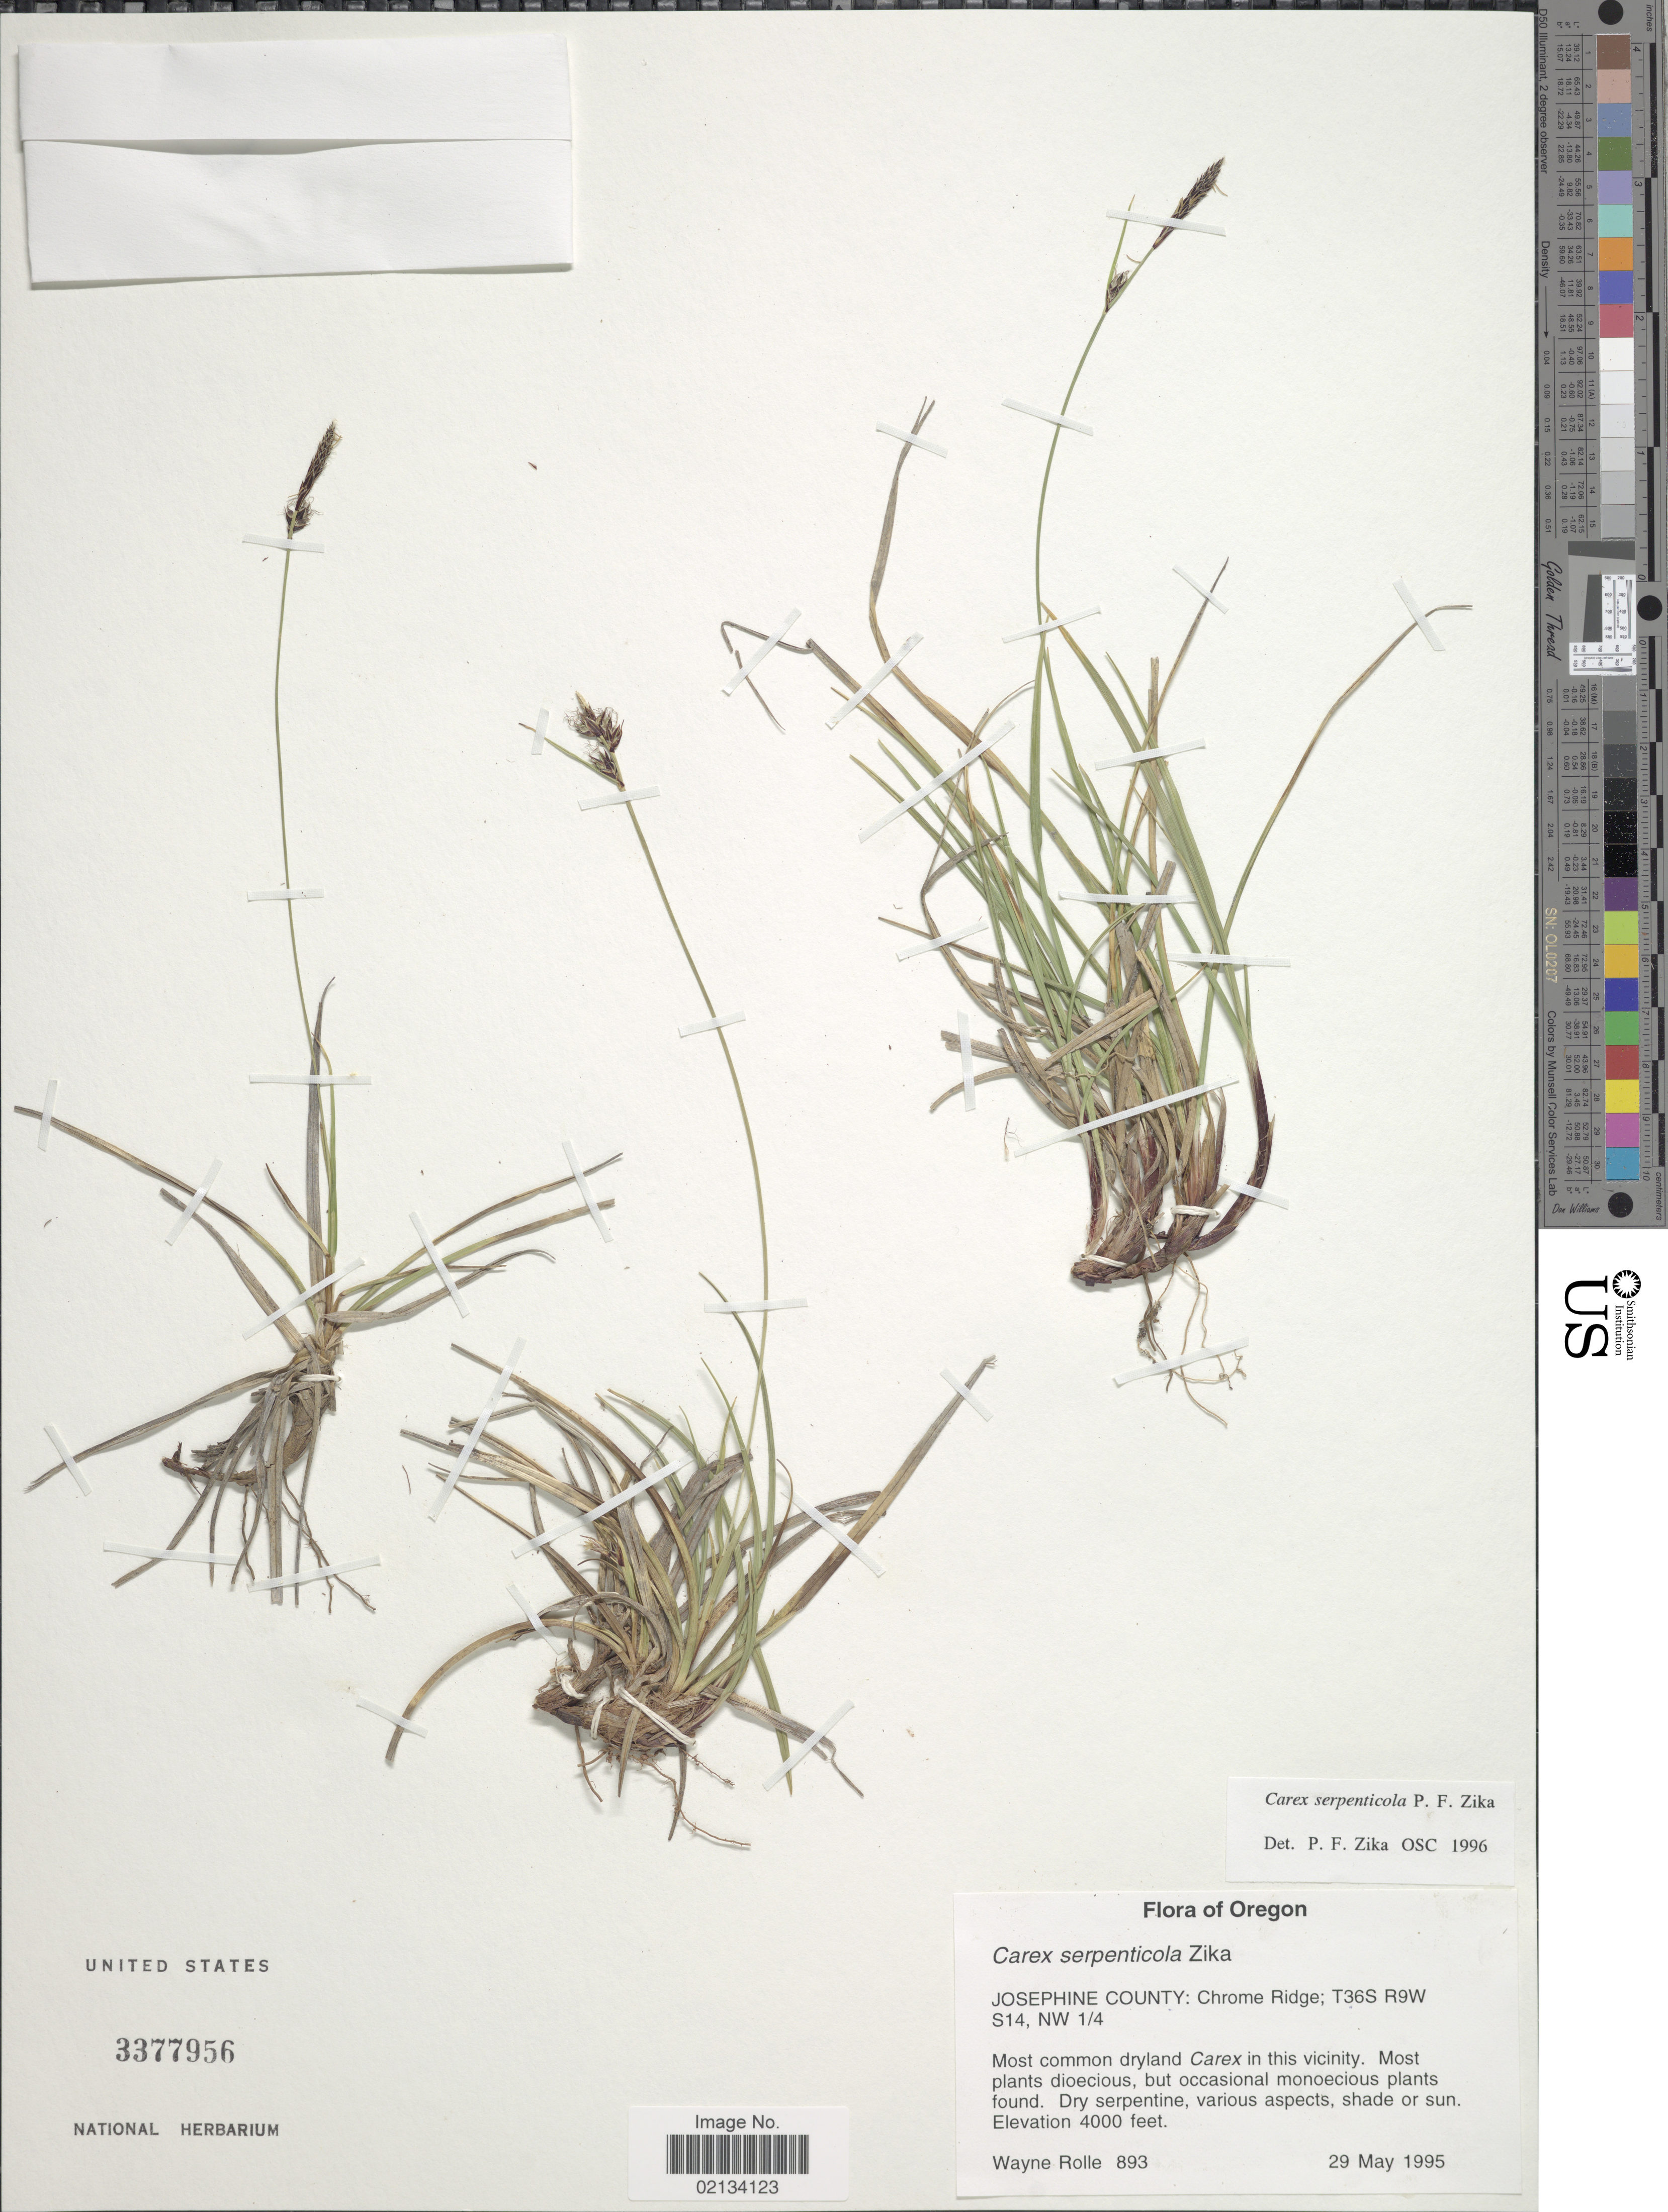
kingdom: Plantae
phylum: Tracheophyta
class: Liliopsida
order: Poales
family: Cyperaceae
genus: Carex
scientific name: Carex serpenticola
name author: Zika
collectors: W. Rolle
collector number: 893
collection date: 1995-05-29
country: United States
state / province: Oregon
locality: Jospehine County, Chrome Ridge; T36S R9W S14, NW 1/2.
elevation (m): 1219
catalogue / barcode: US 3377956